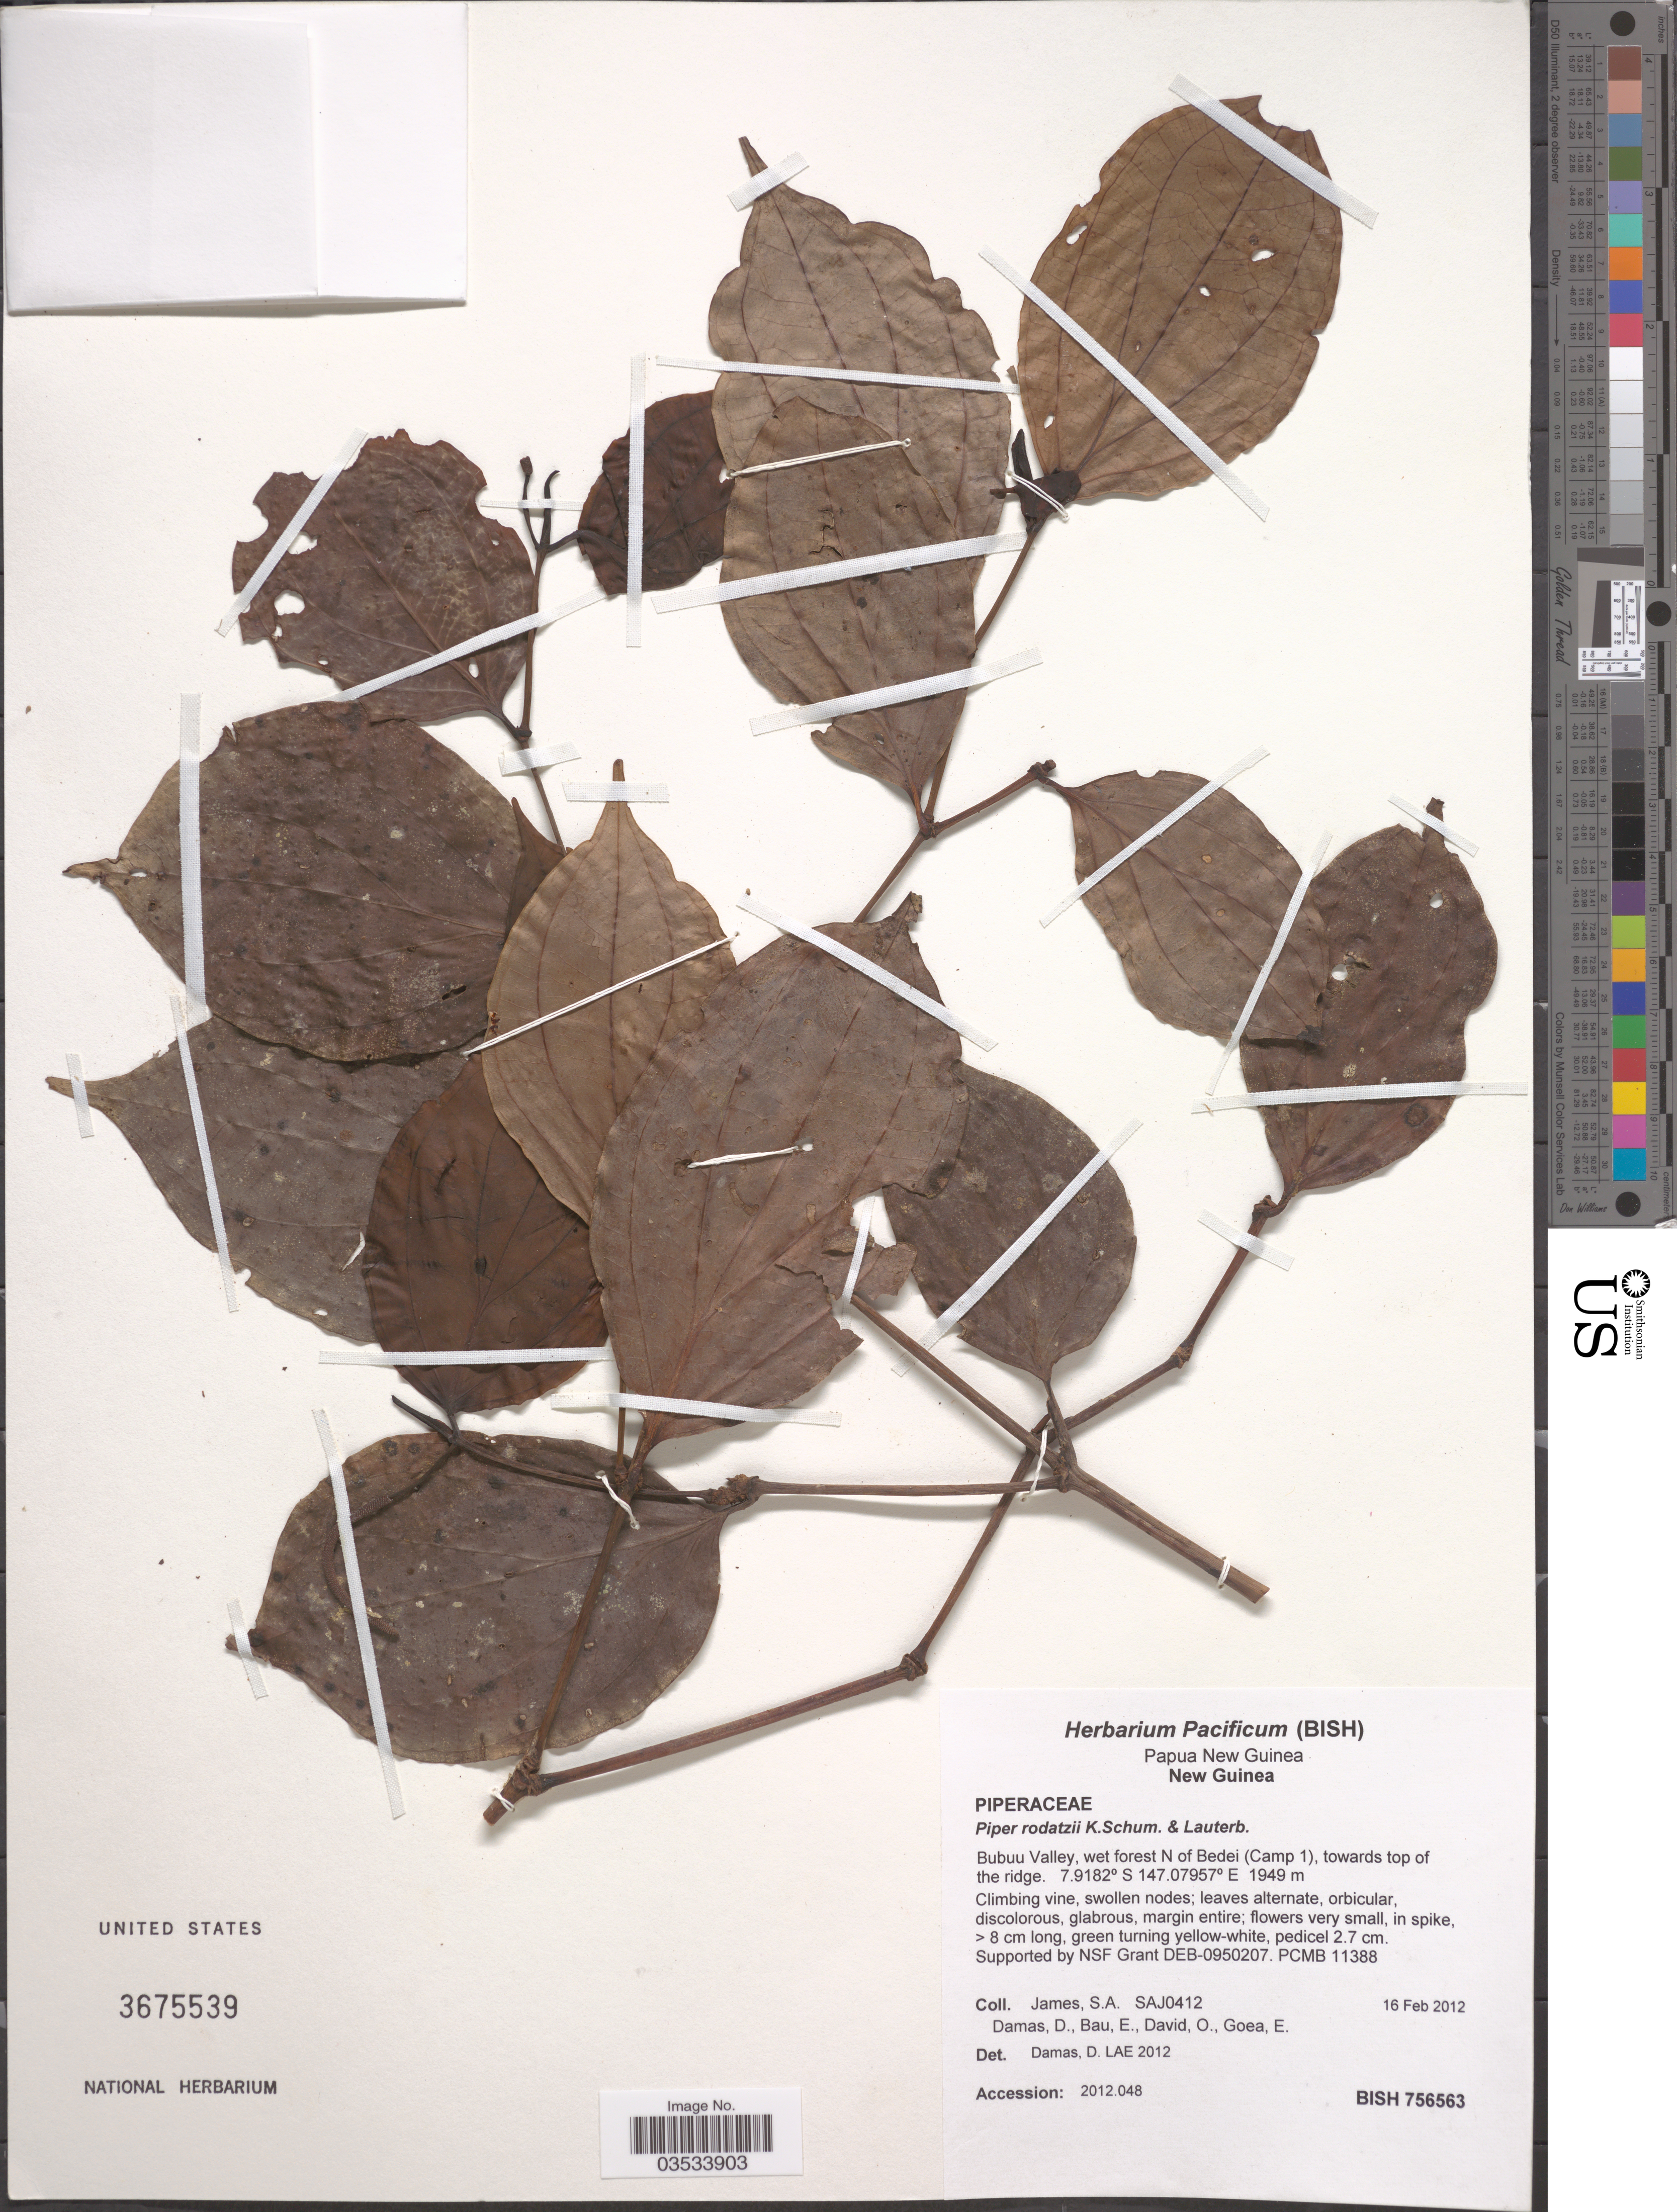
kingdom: Plantae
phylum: Tracheophyta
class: Magnoliopsida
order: Piperales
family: Piperaceae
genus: Piper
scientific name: Piper rodatzii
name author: K. Schum. & Lauterb.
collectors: S. James, D. Damas, E. Bau, O. David & E. Goea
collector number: SAJ0412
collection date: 2012-02-16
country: Papua New Guinea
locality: New Guinea. Bubuu Valley, wet forest N of Bedei (Camp 1), towards top of the ridge.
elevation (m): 1949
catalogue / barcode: US 3675539